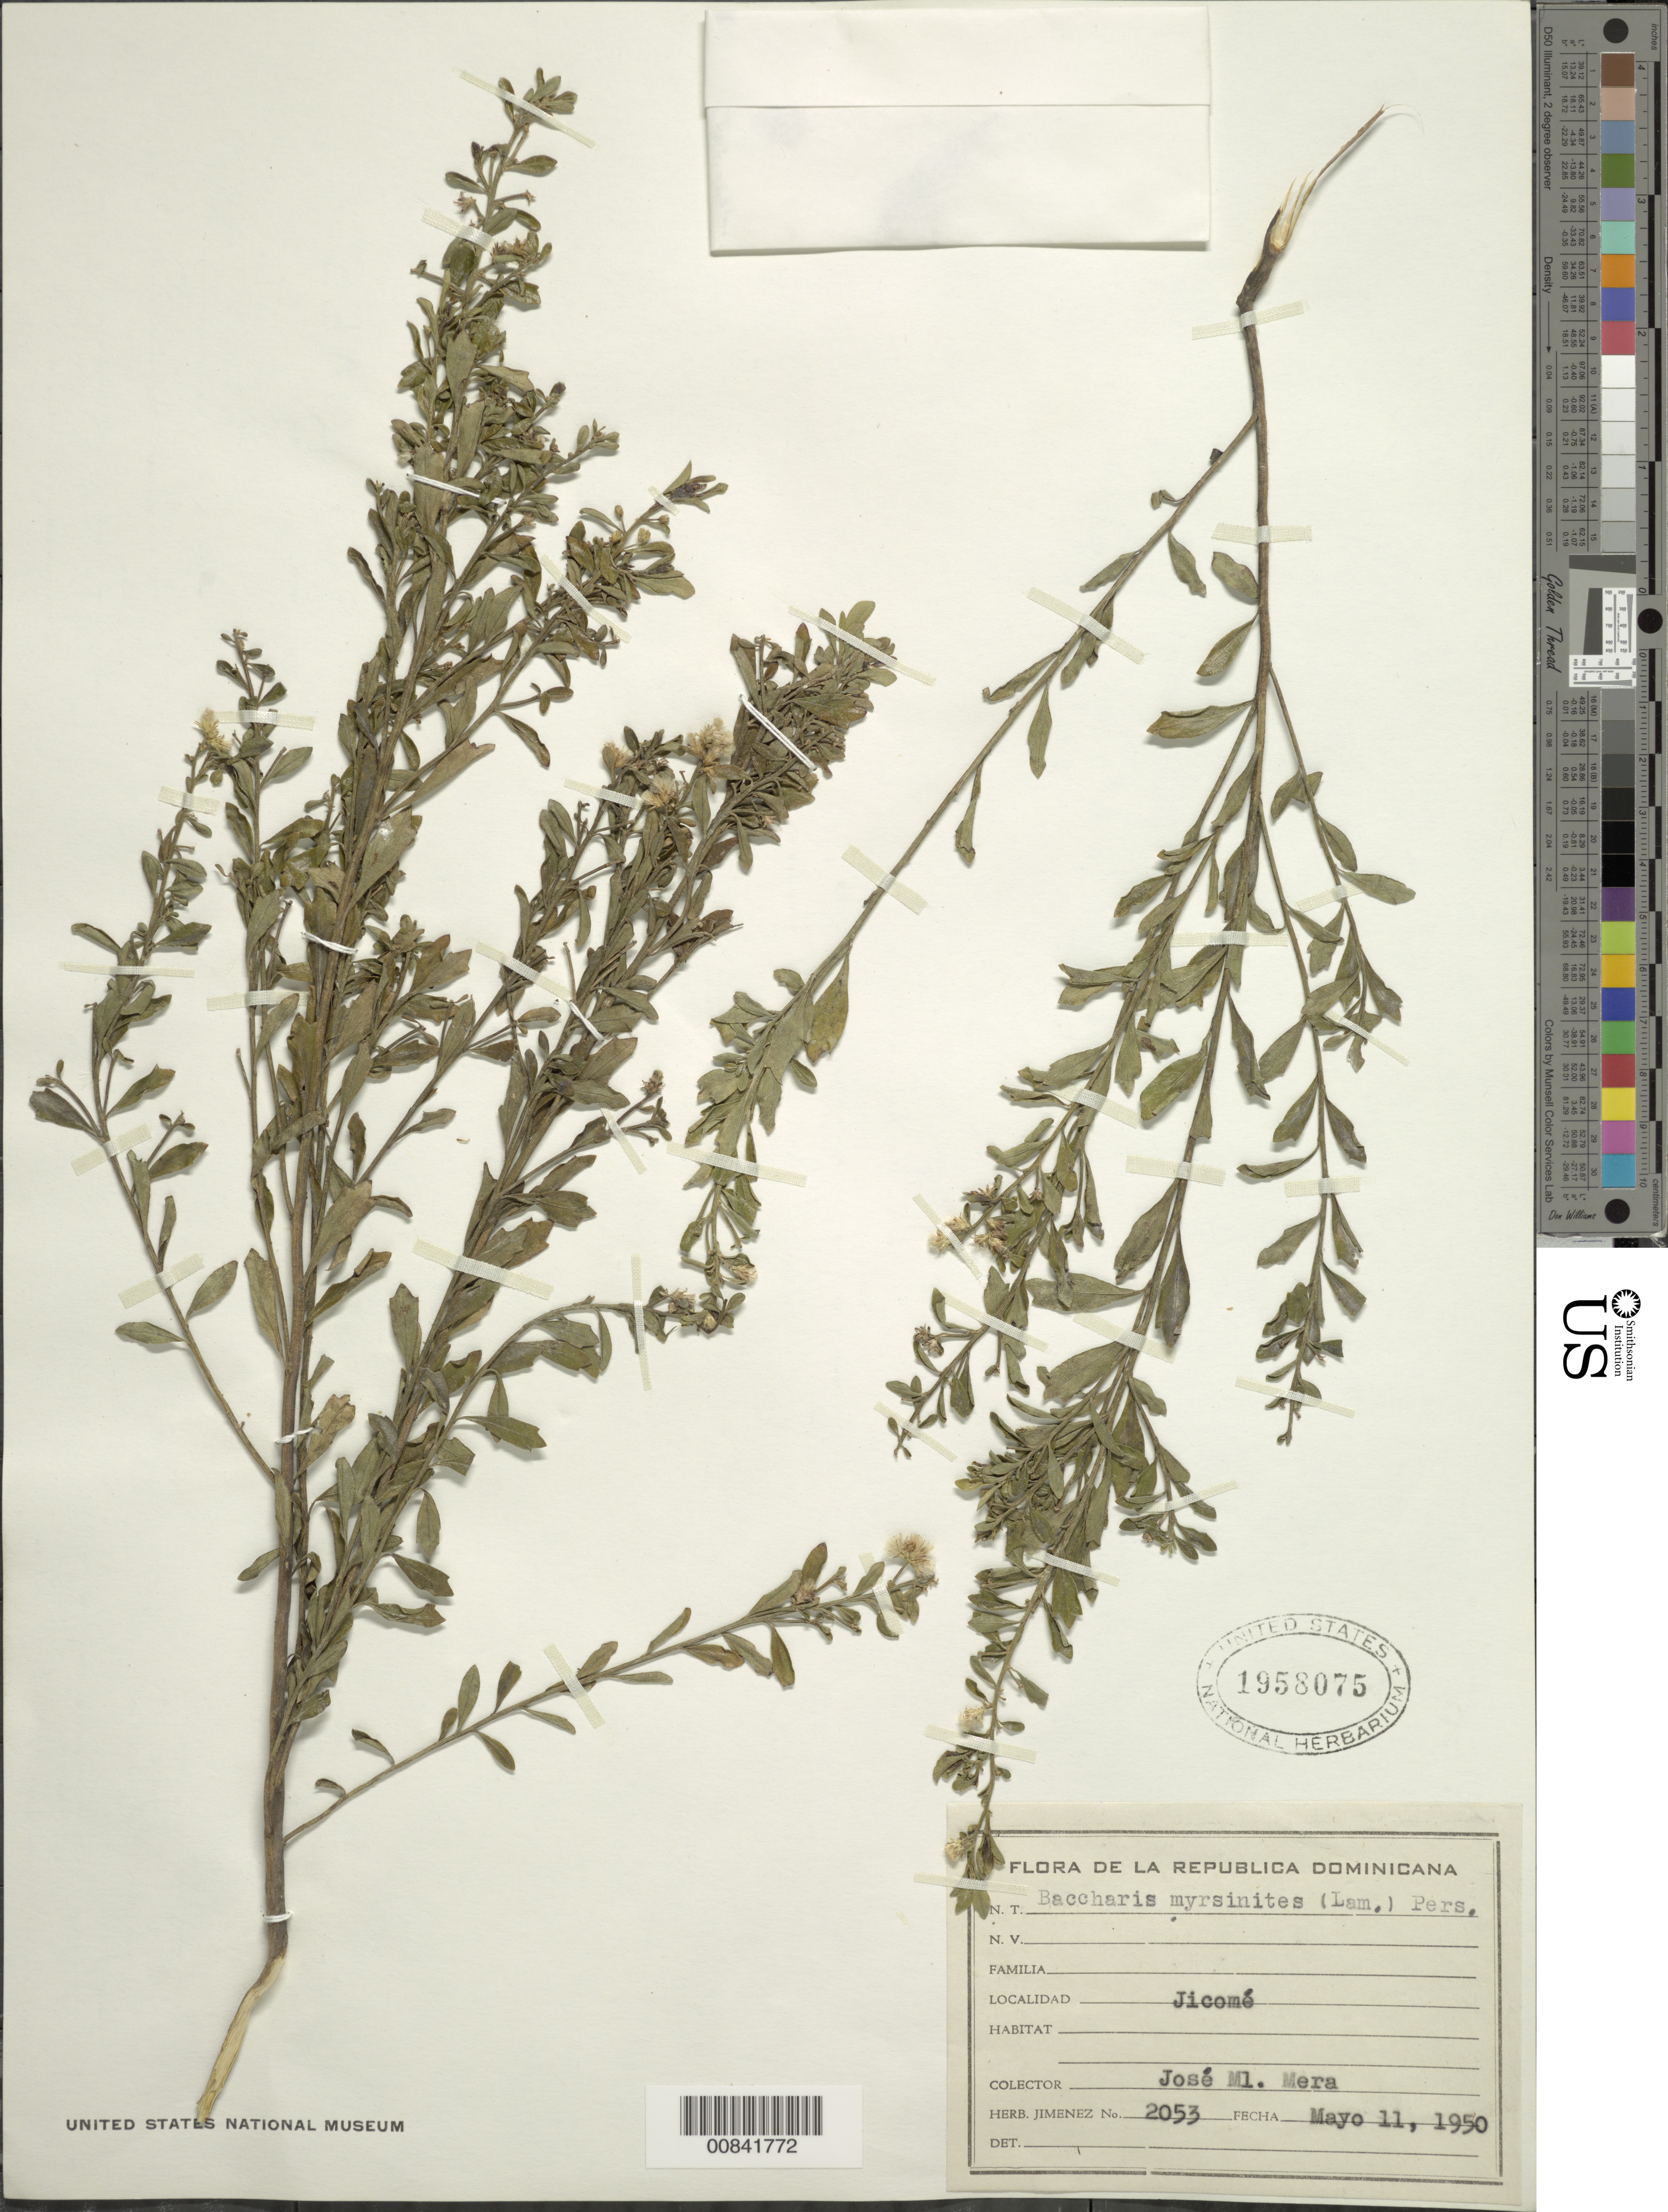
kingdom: Plantae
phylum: Tracheophyta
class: Magnoliopsida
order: Asterales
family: Asteraceae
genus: Baccharis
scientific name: Baccharis myrsinites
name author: Pers.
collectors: J. Mera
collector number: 2053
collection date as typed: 11 May 1950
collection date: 1950-05-11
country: Dominican Republic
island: Hispaniola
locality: Jicomé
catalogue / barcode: US 1958075